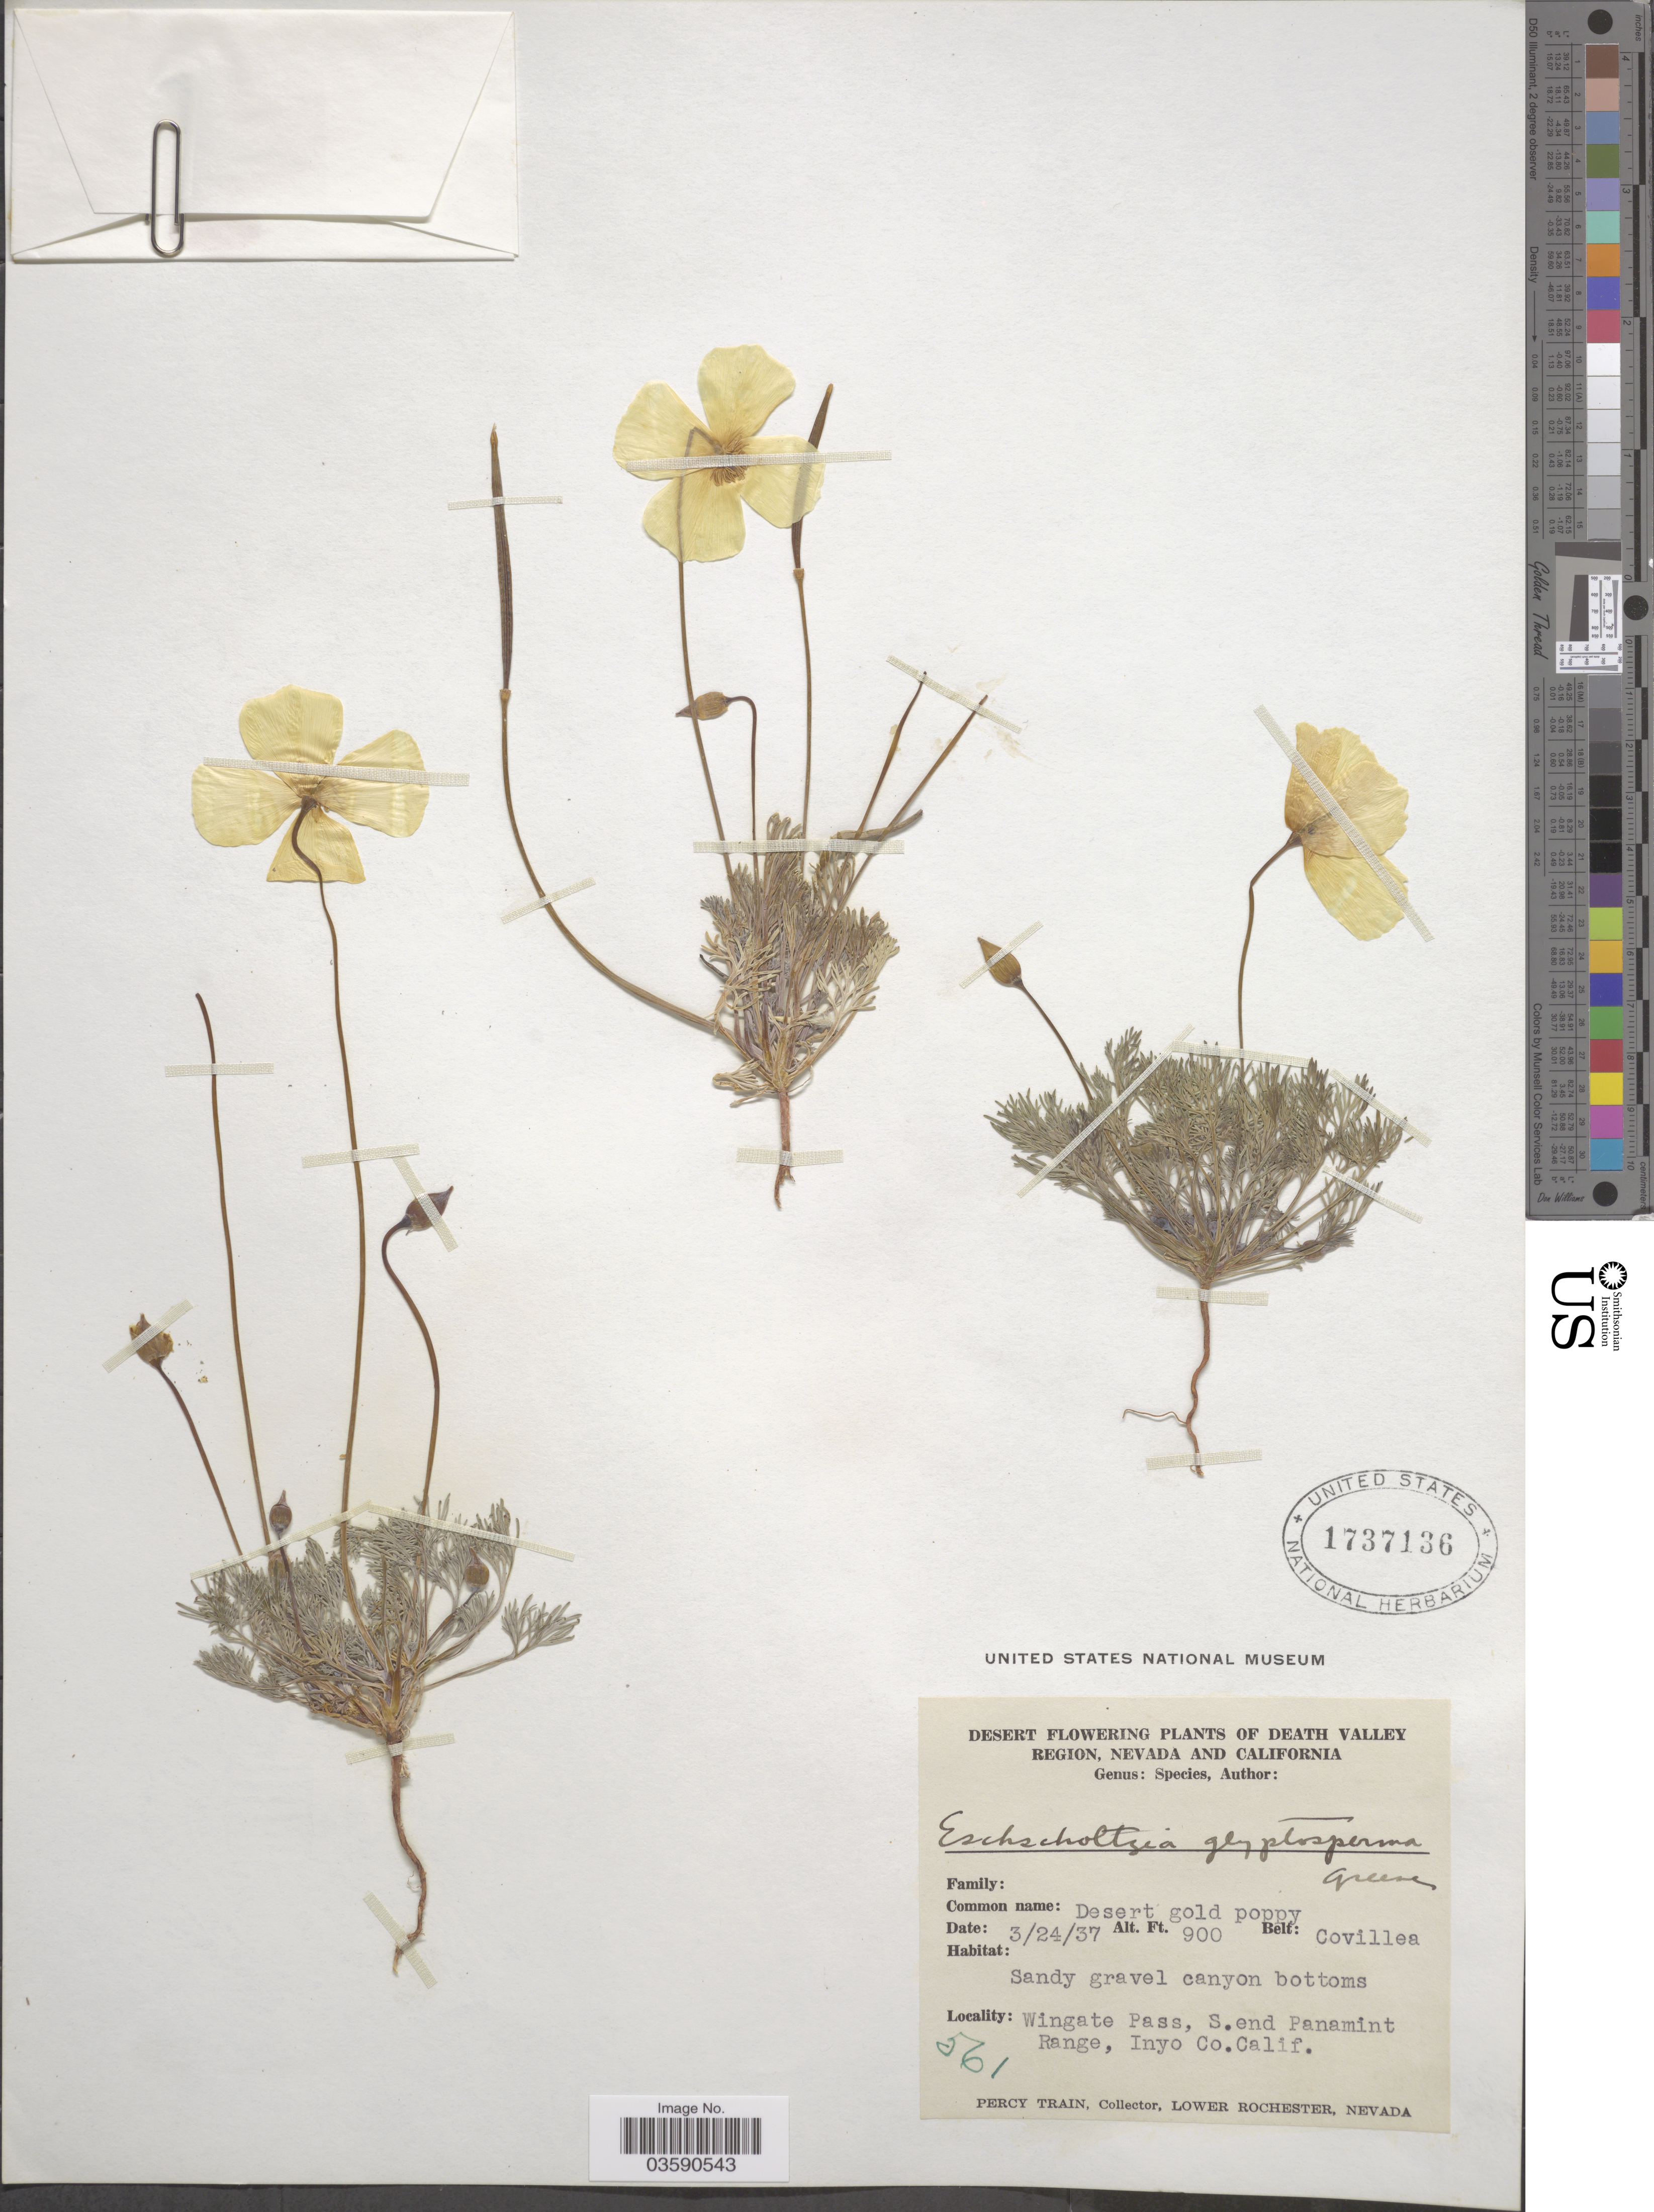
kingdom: Plantae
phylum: Tracheophyta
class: Magnoliopsida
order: Ranunculales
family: Papaveraceae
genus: Eschscholzia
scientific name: Eschscholzia glyptosperma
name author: Greene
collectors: P. Train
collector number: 561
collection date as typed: Transcribed d/m/y: 24/3/37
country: United States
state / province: California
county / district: Inyo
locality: Desert. Death Valley Region. Wingate Pass, S.end Panamint Range, Inyo Co.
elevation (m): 274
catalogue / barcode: US 1737136